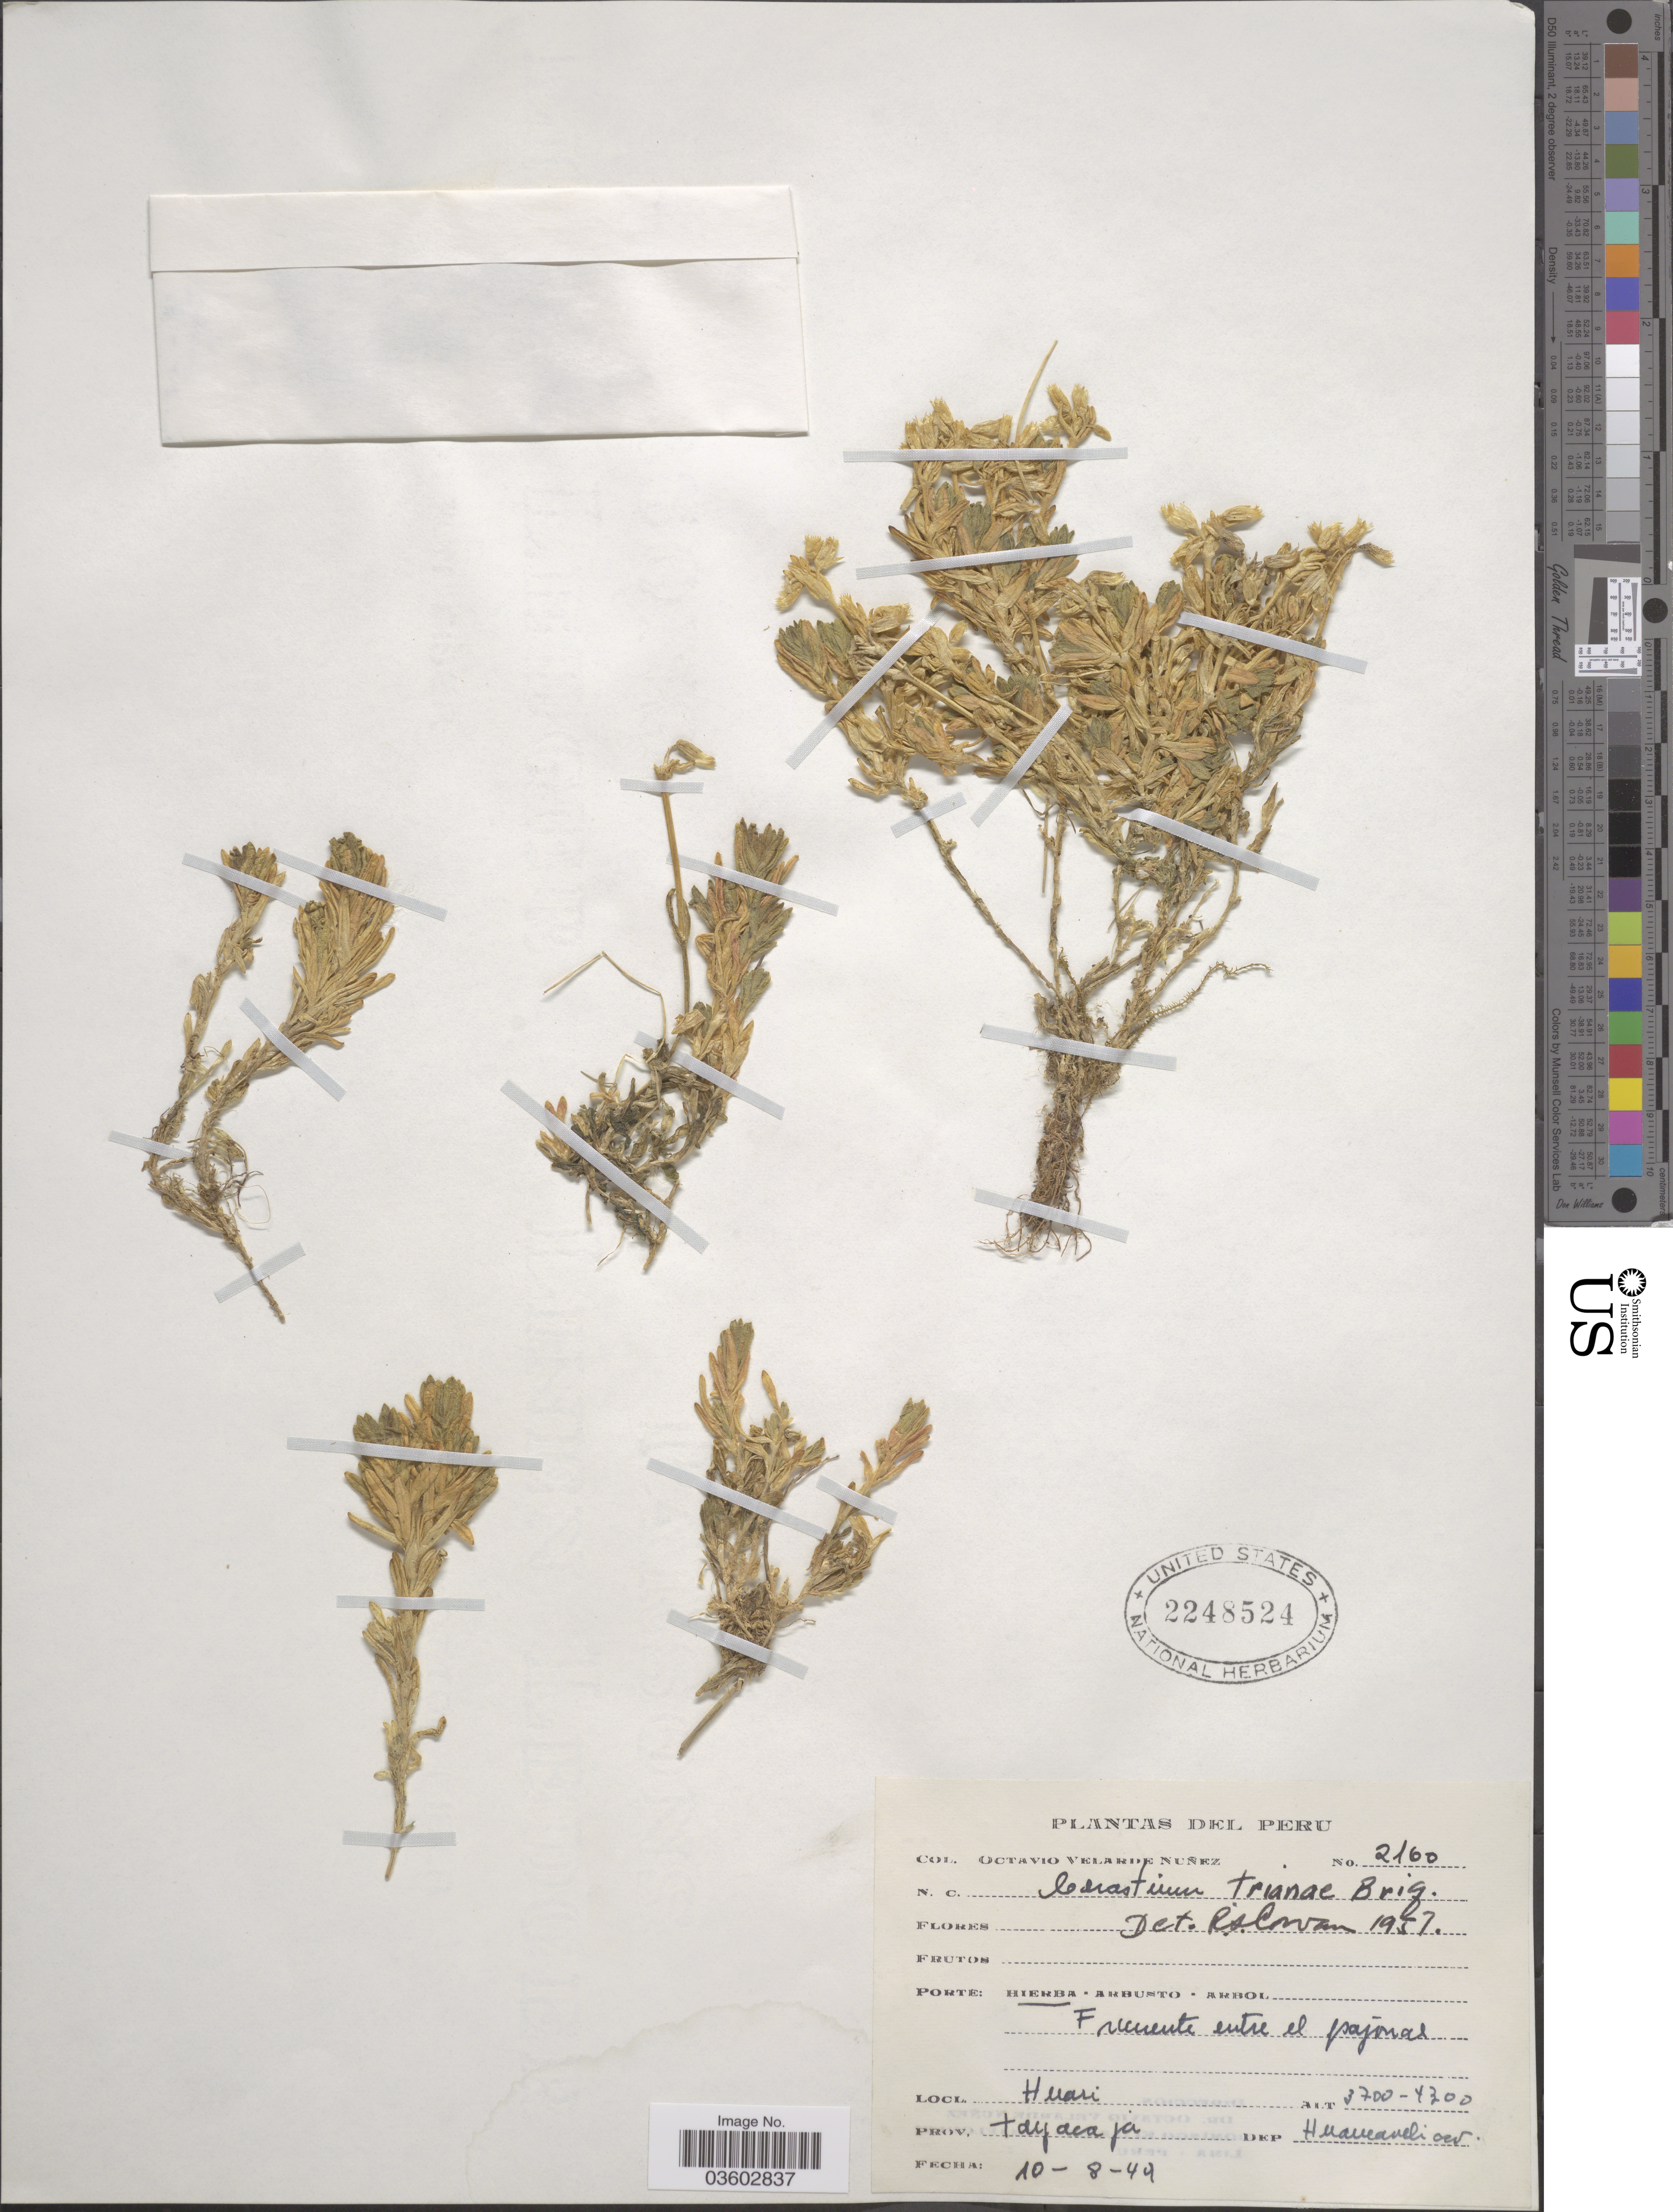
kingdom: Plantae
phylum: Tracheophyta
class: Magnoliopsida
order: Caryophyllales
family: Caryophyllaceae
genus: Cerastium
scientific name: Cerastium trianae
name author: Briq.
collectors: O. Nuñez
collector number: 2160*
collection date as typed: Transcribed d/m/y: 10/8/49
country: Peru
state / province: Huancavelica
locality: Huari. Prov. Tayacaja. Dep. Huancavelica.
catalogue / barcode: US 2248524